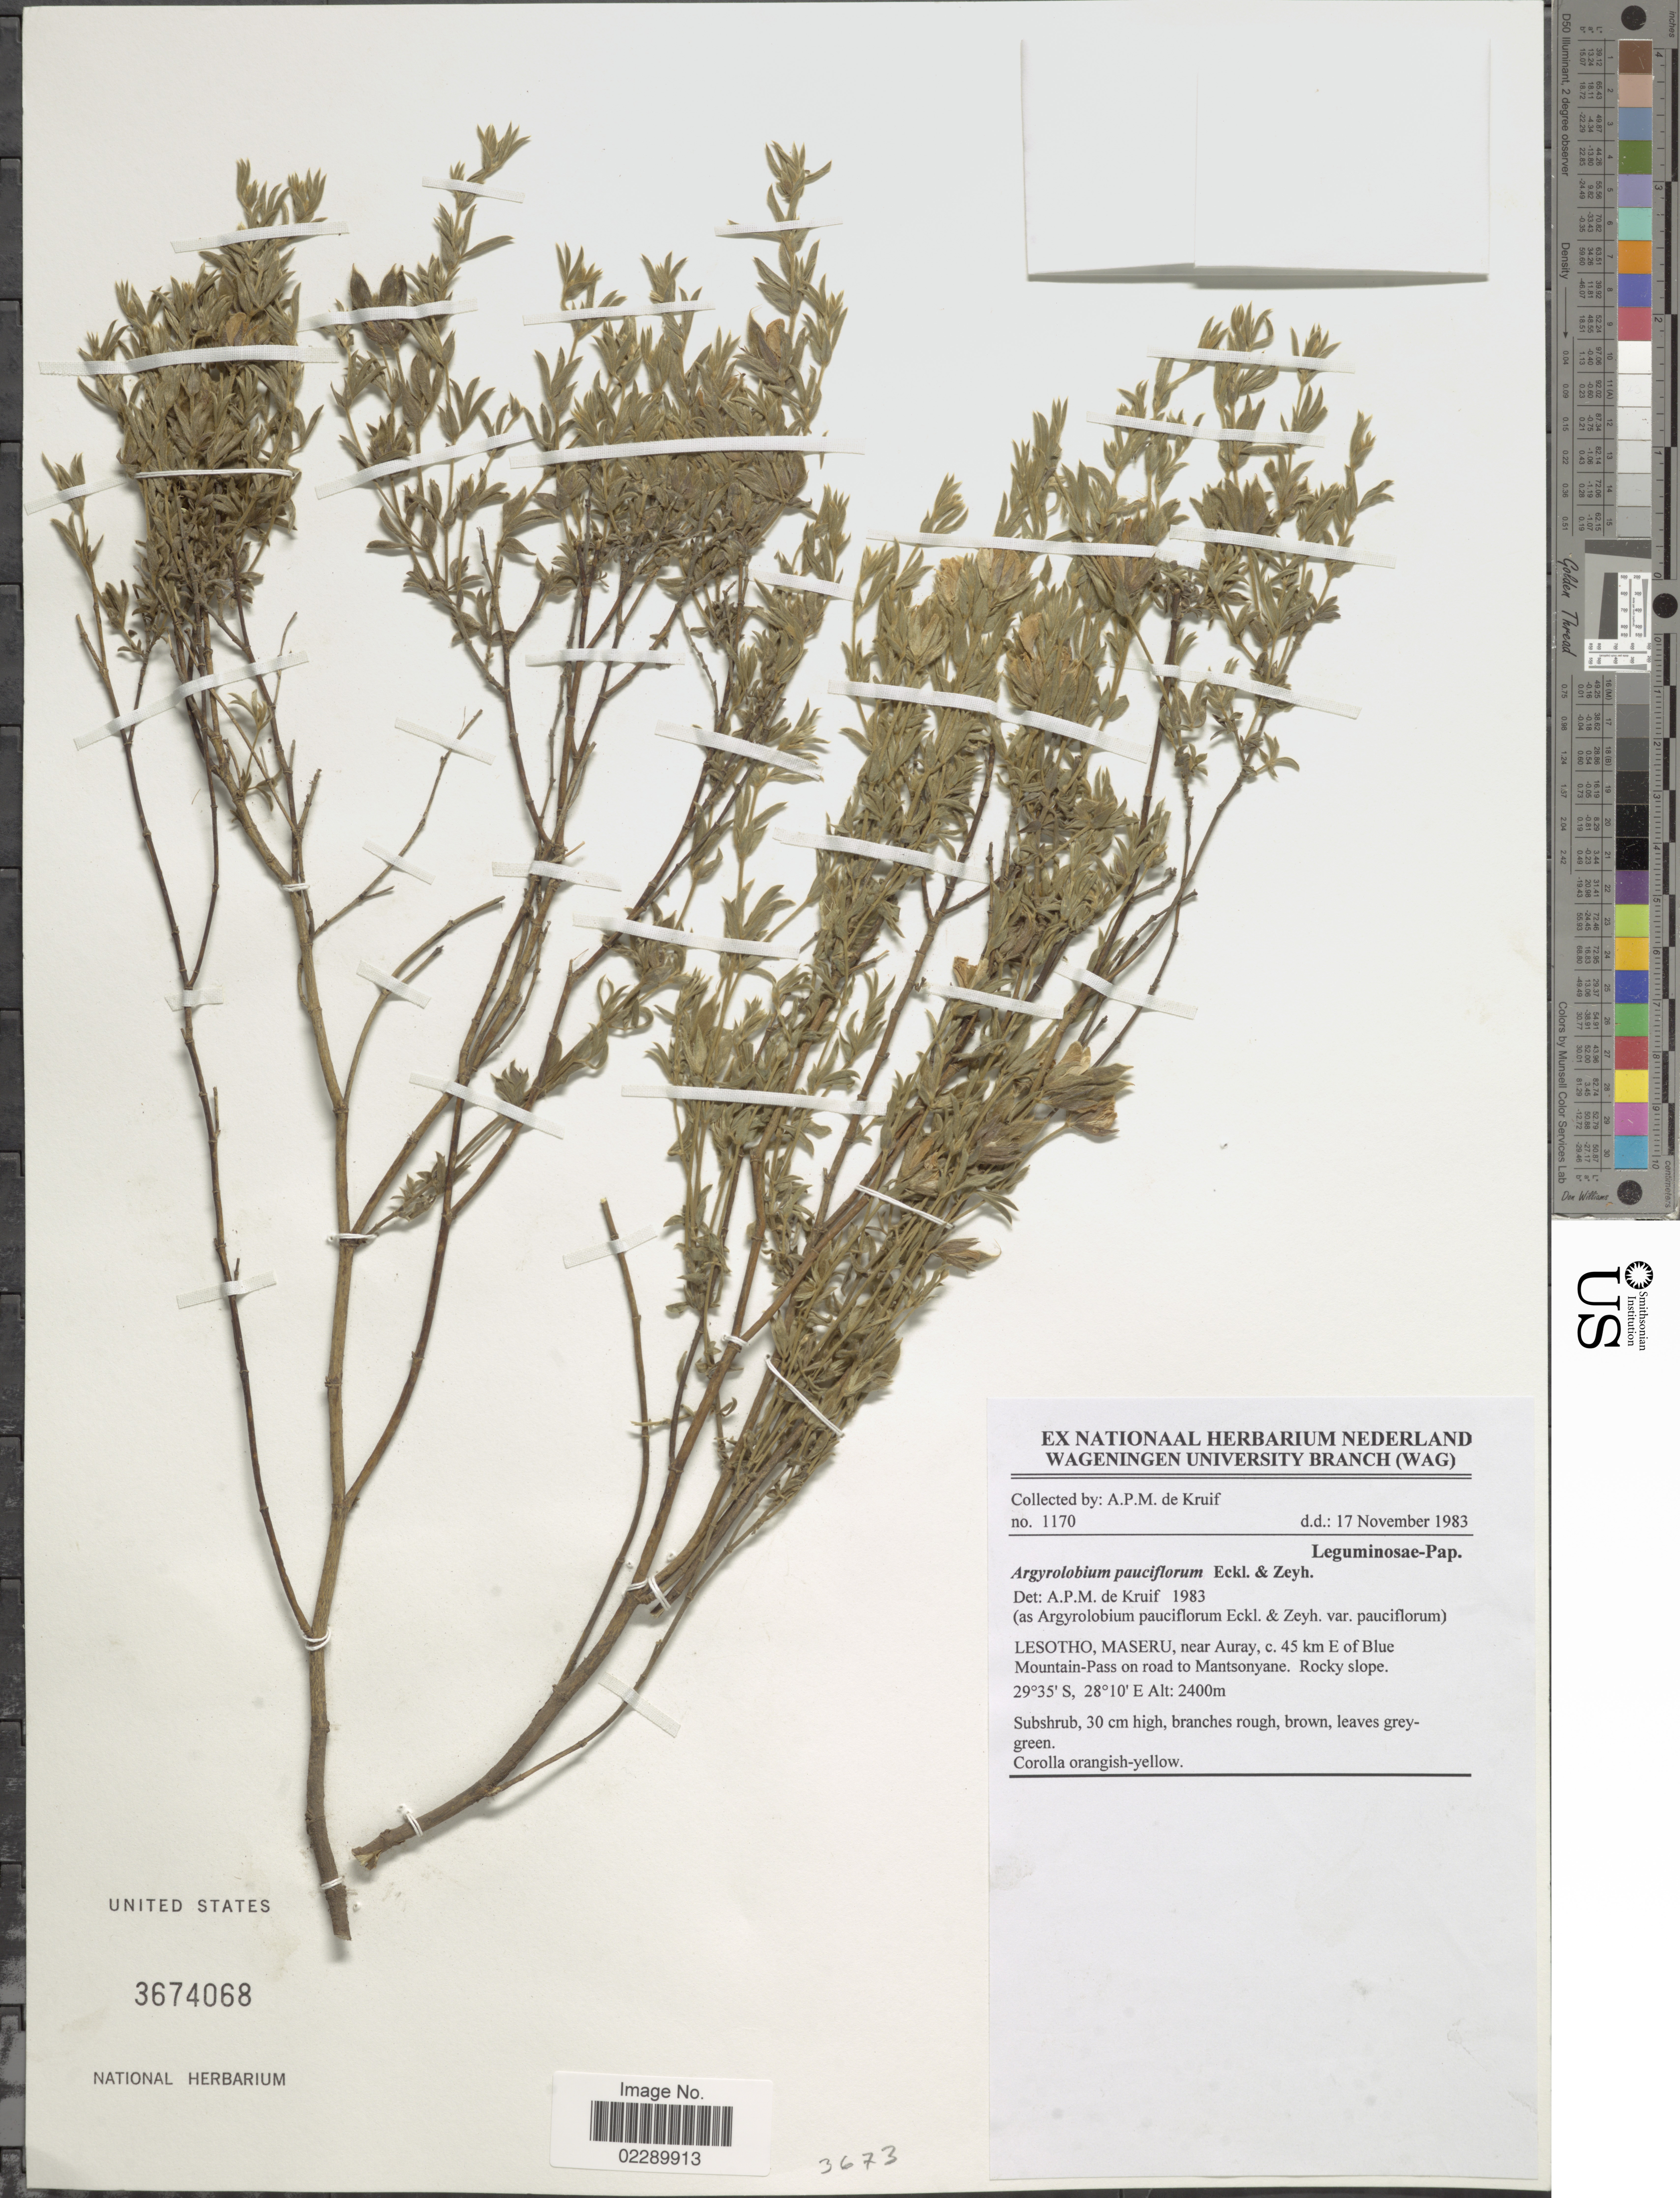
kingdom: Plantae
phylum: Tracheophyta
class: Magnoliopsida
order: Fabales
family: Fabaceae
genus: Argyrolobium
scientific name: Argyrolobium pauciflorum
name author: Eckl. & Zeyh.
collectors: A. P. de Kruif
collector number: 1170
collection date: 1983-11-17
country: Lesotho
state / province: Maseru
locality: Lesotho, Maseru, near Auray, c. 45 km E of Blue Mountain-Pass on road to Mantsonyane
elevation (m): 2400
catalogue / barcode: US 3674068